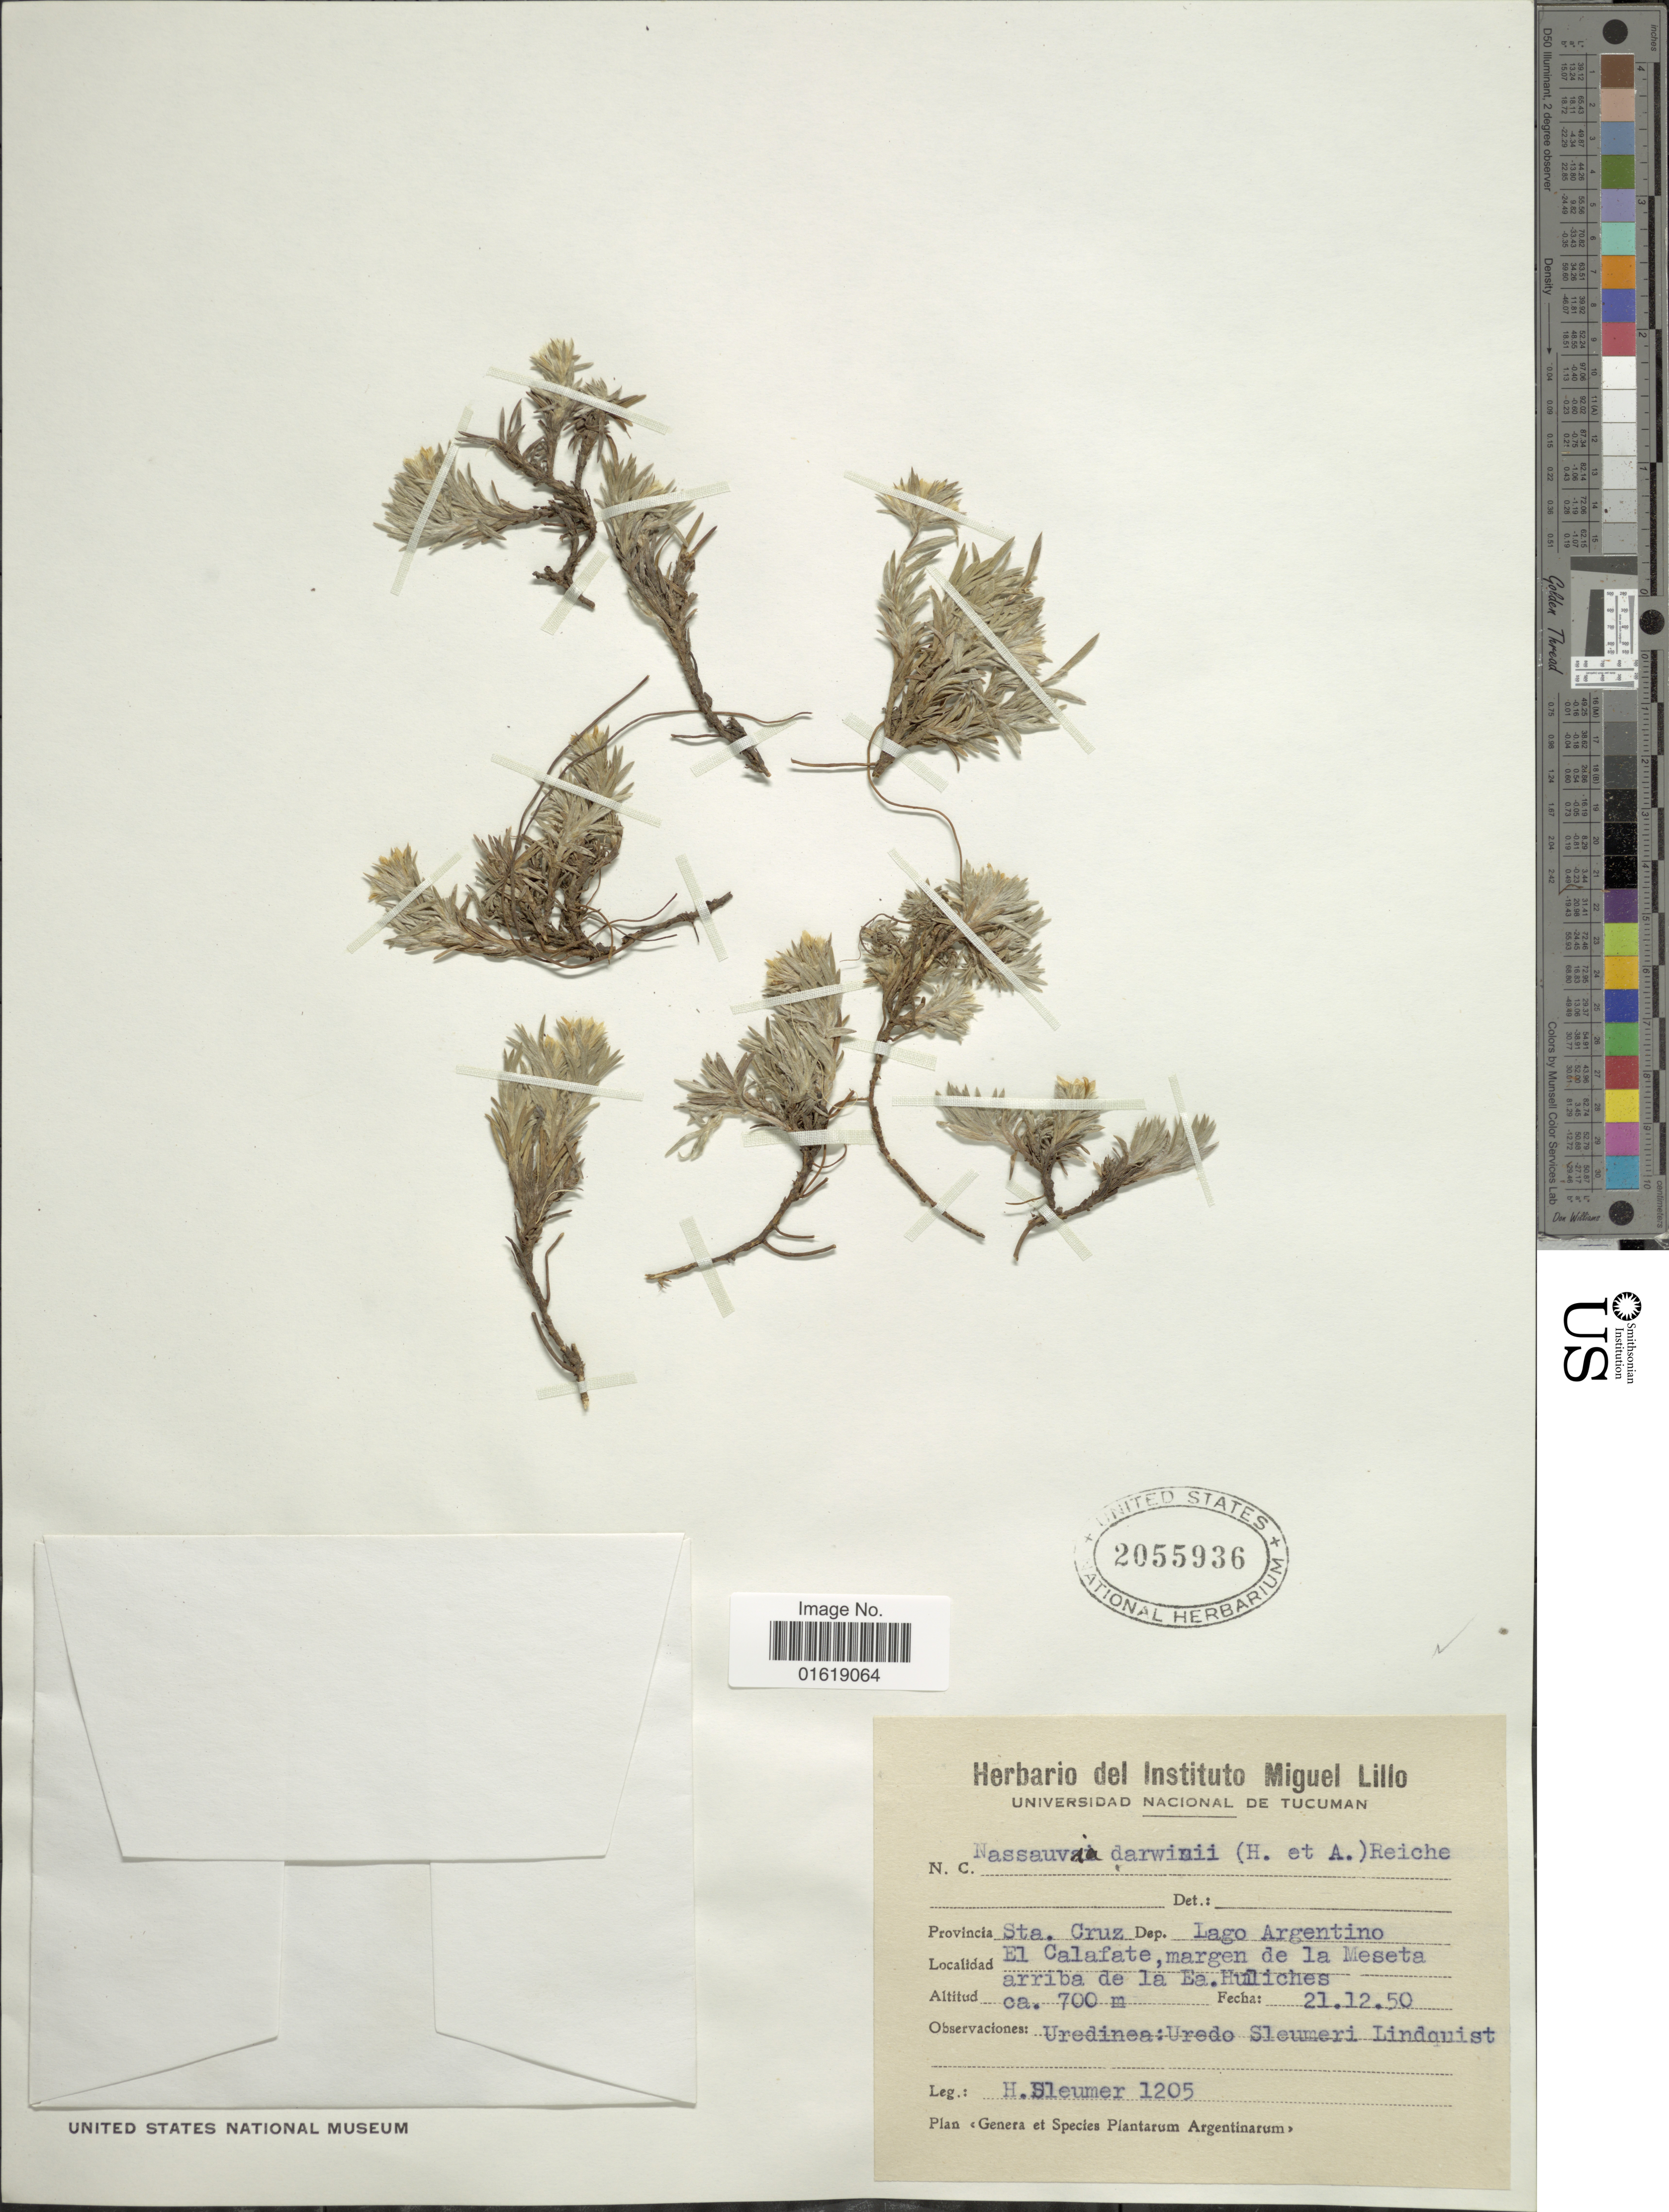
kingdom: Plantae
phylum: Tracheophyta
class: Magnoliopsida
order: Asterales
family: Asteraceae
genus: Nassauvia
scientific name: Nassauvia darwinii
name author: (Hook. & Arn.) O. Hoffm. & Dusén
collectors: H. O. Sleumer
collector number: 1205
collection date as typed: Transcribed d/m/y: 21/12/50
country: Argentina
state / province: Santa Cruz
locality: Provincia Sta. Cruz. Dep. Lago Argentino. El Calafate, margen de la Meseta arriba de la Ea. Huliches.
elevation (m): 700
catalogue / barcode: US 2055936